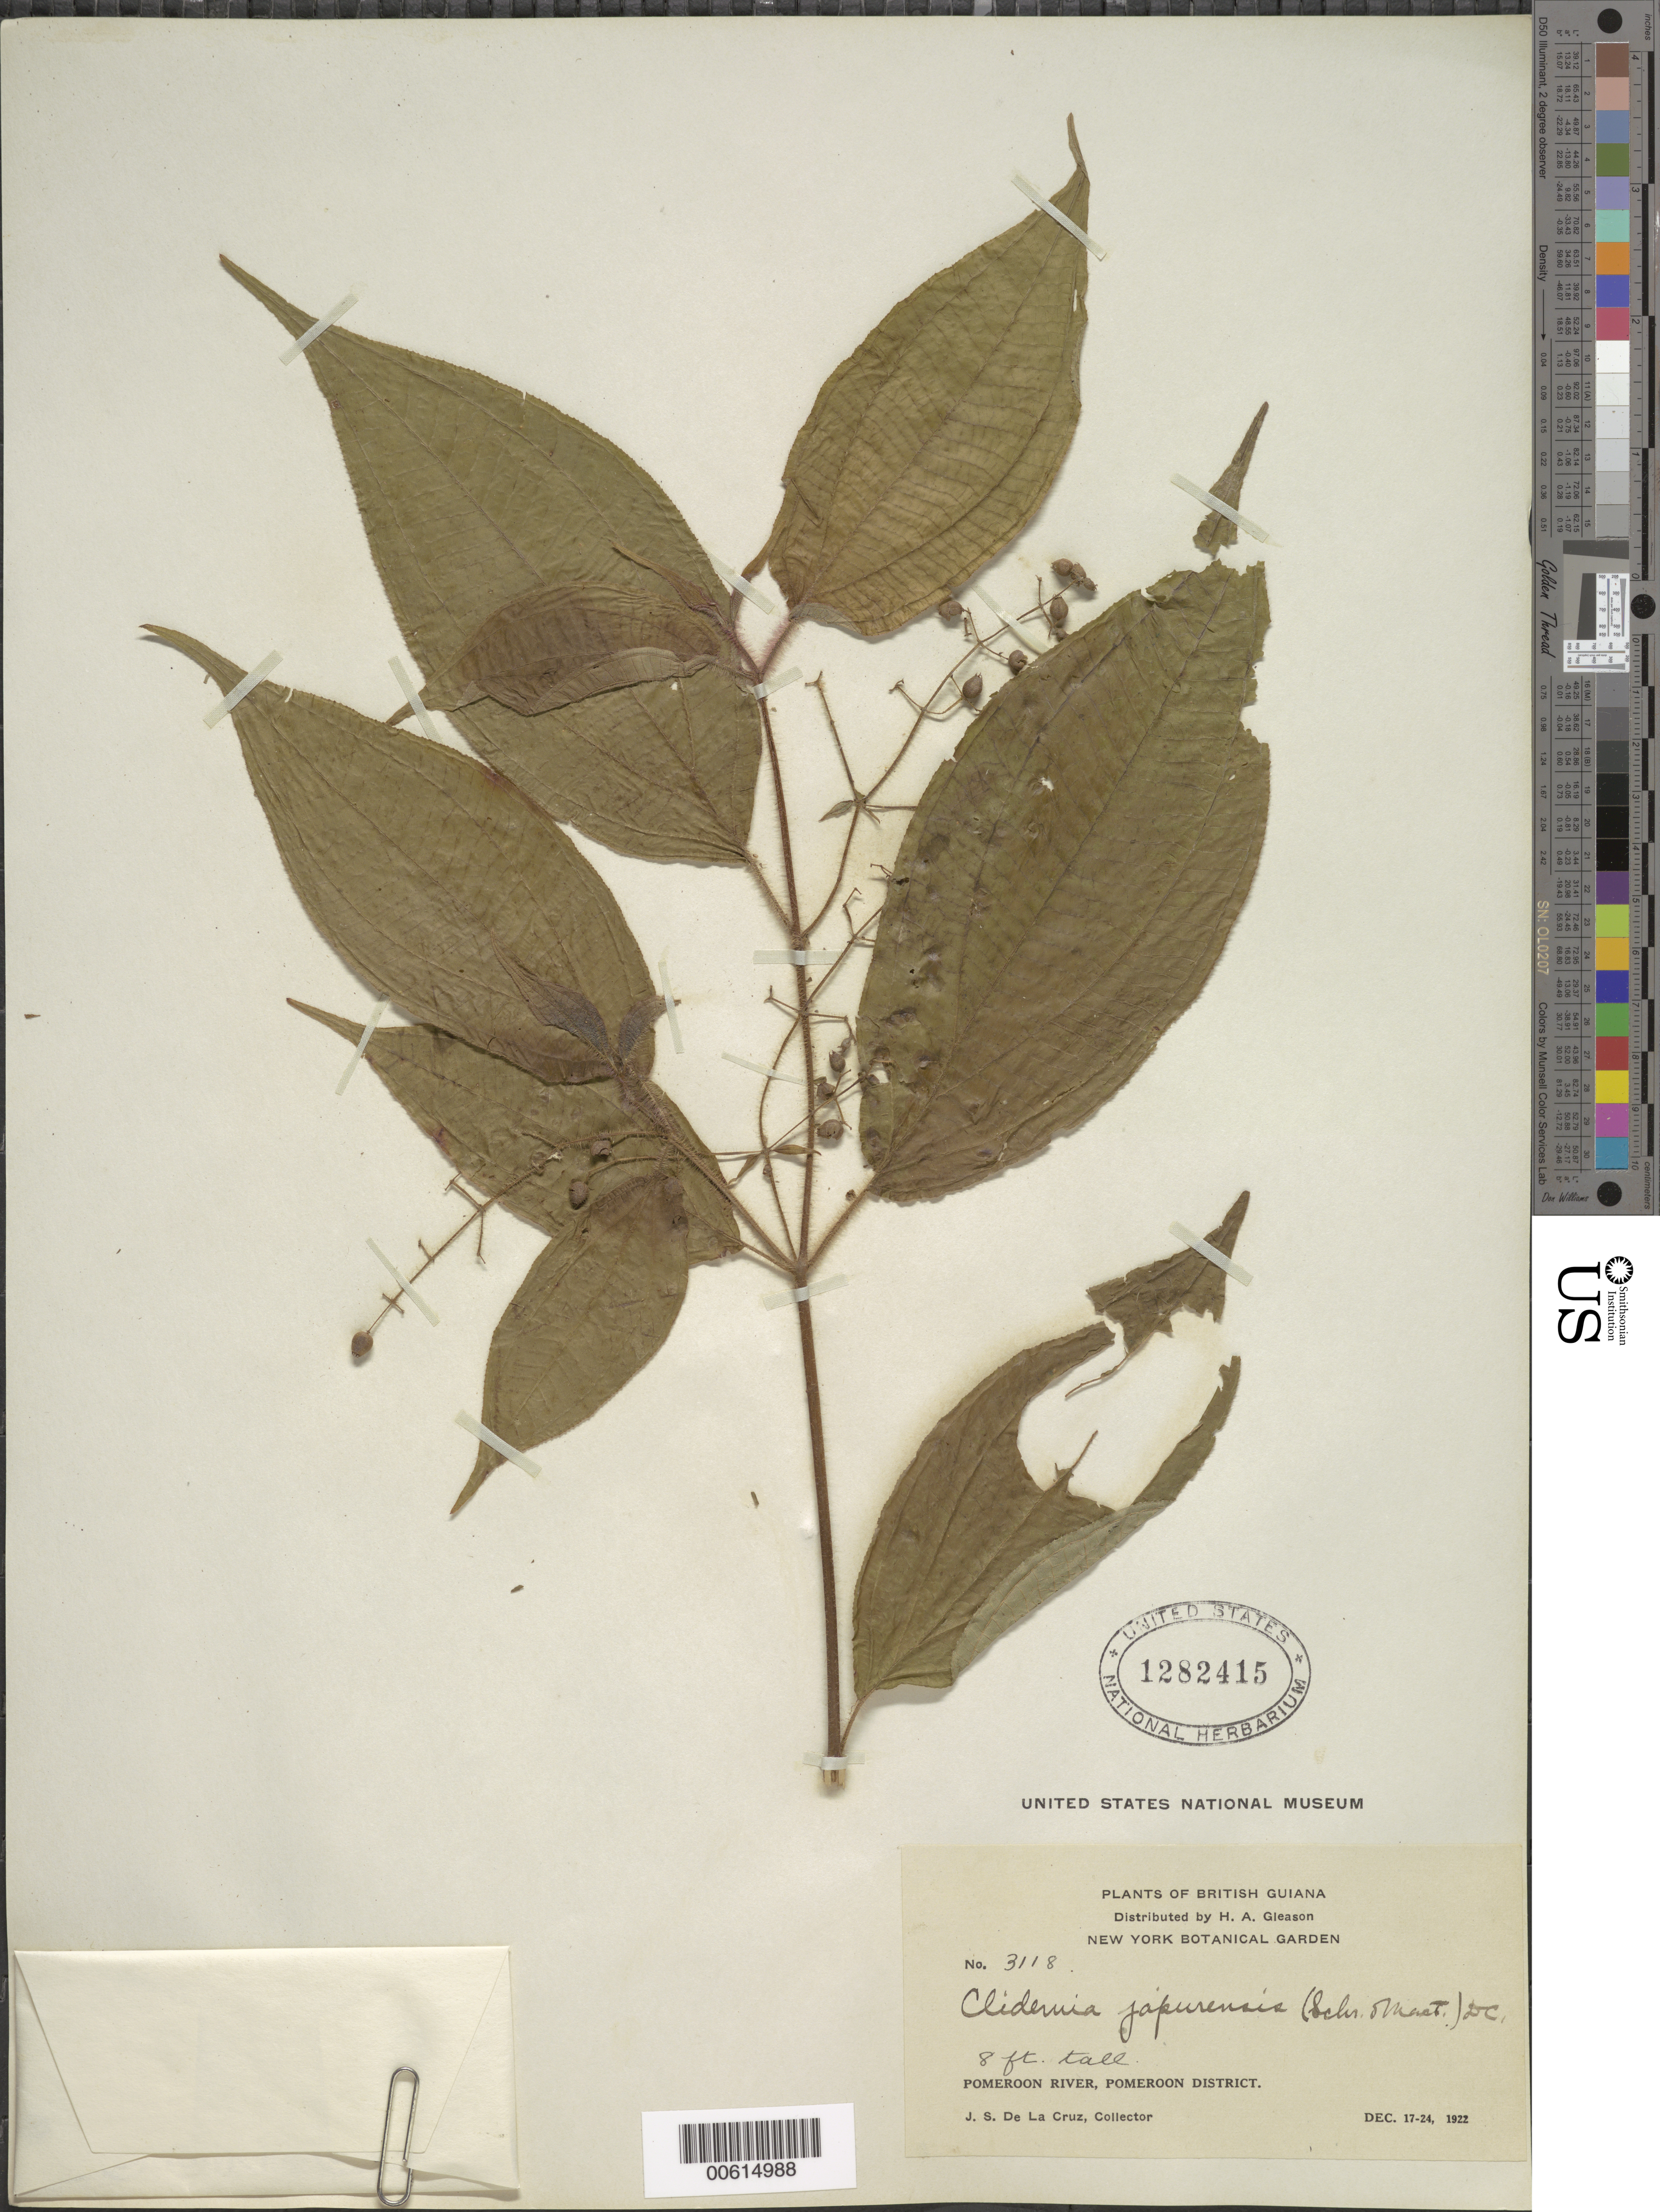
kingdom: Plantae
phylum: Tracheophyta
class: Magnoliopsida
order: Myrtales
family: Melastomataceae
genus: Clidemia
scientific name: Clidemia japurensis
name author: DC.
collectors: J. S. de la Cruz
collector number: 3118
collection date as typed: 17-Dec-22 to 24-Dec-22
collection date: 1922-12-17/1922-12-24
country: Guyana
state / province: Pomeroon-Supenaam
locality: Pomeroon R.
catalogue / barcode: US 1282415